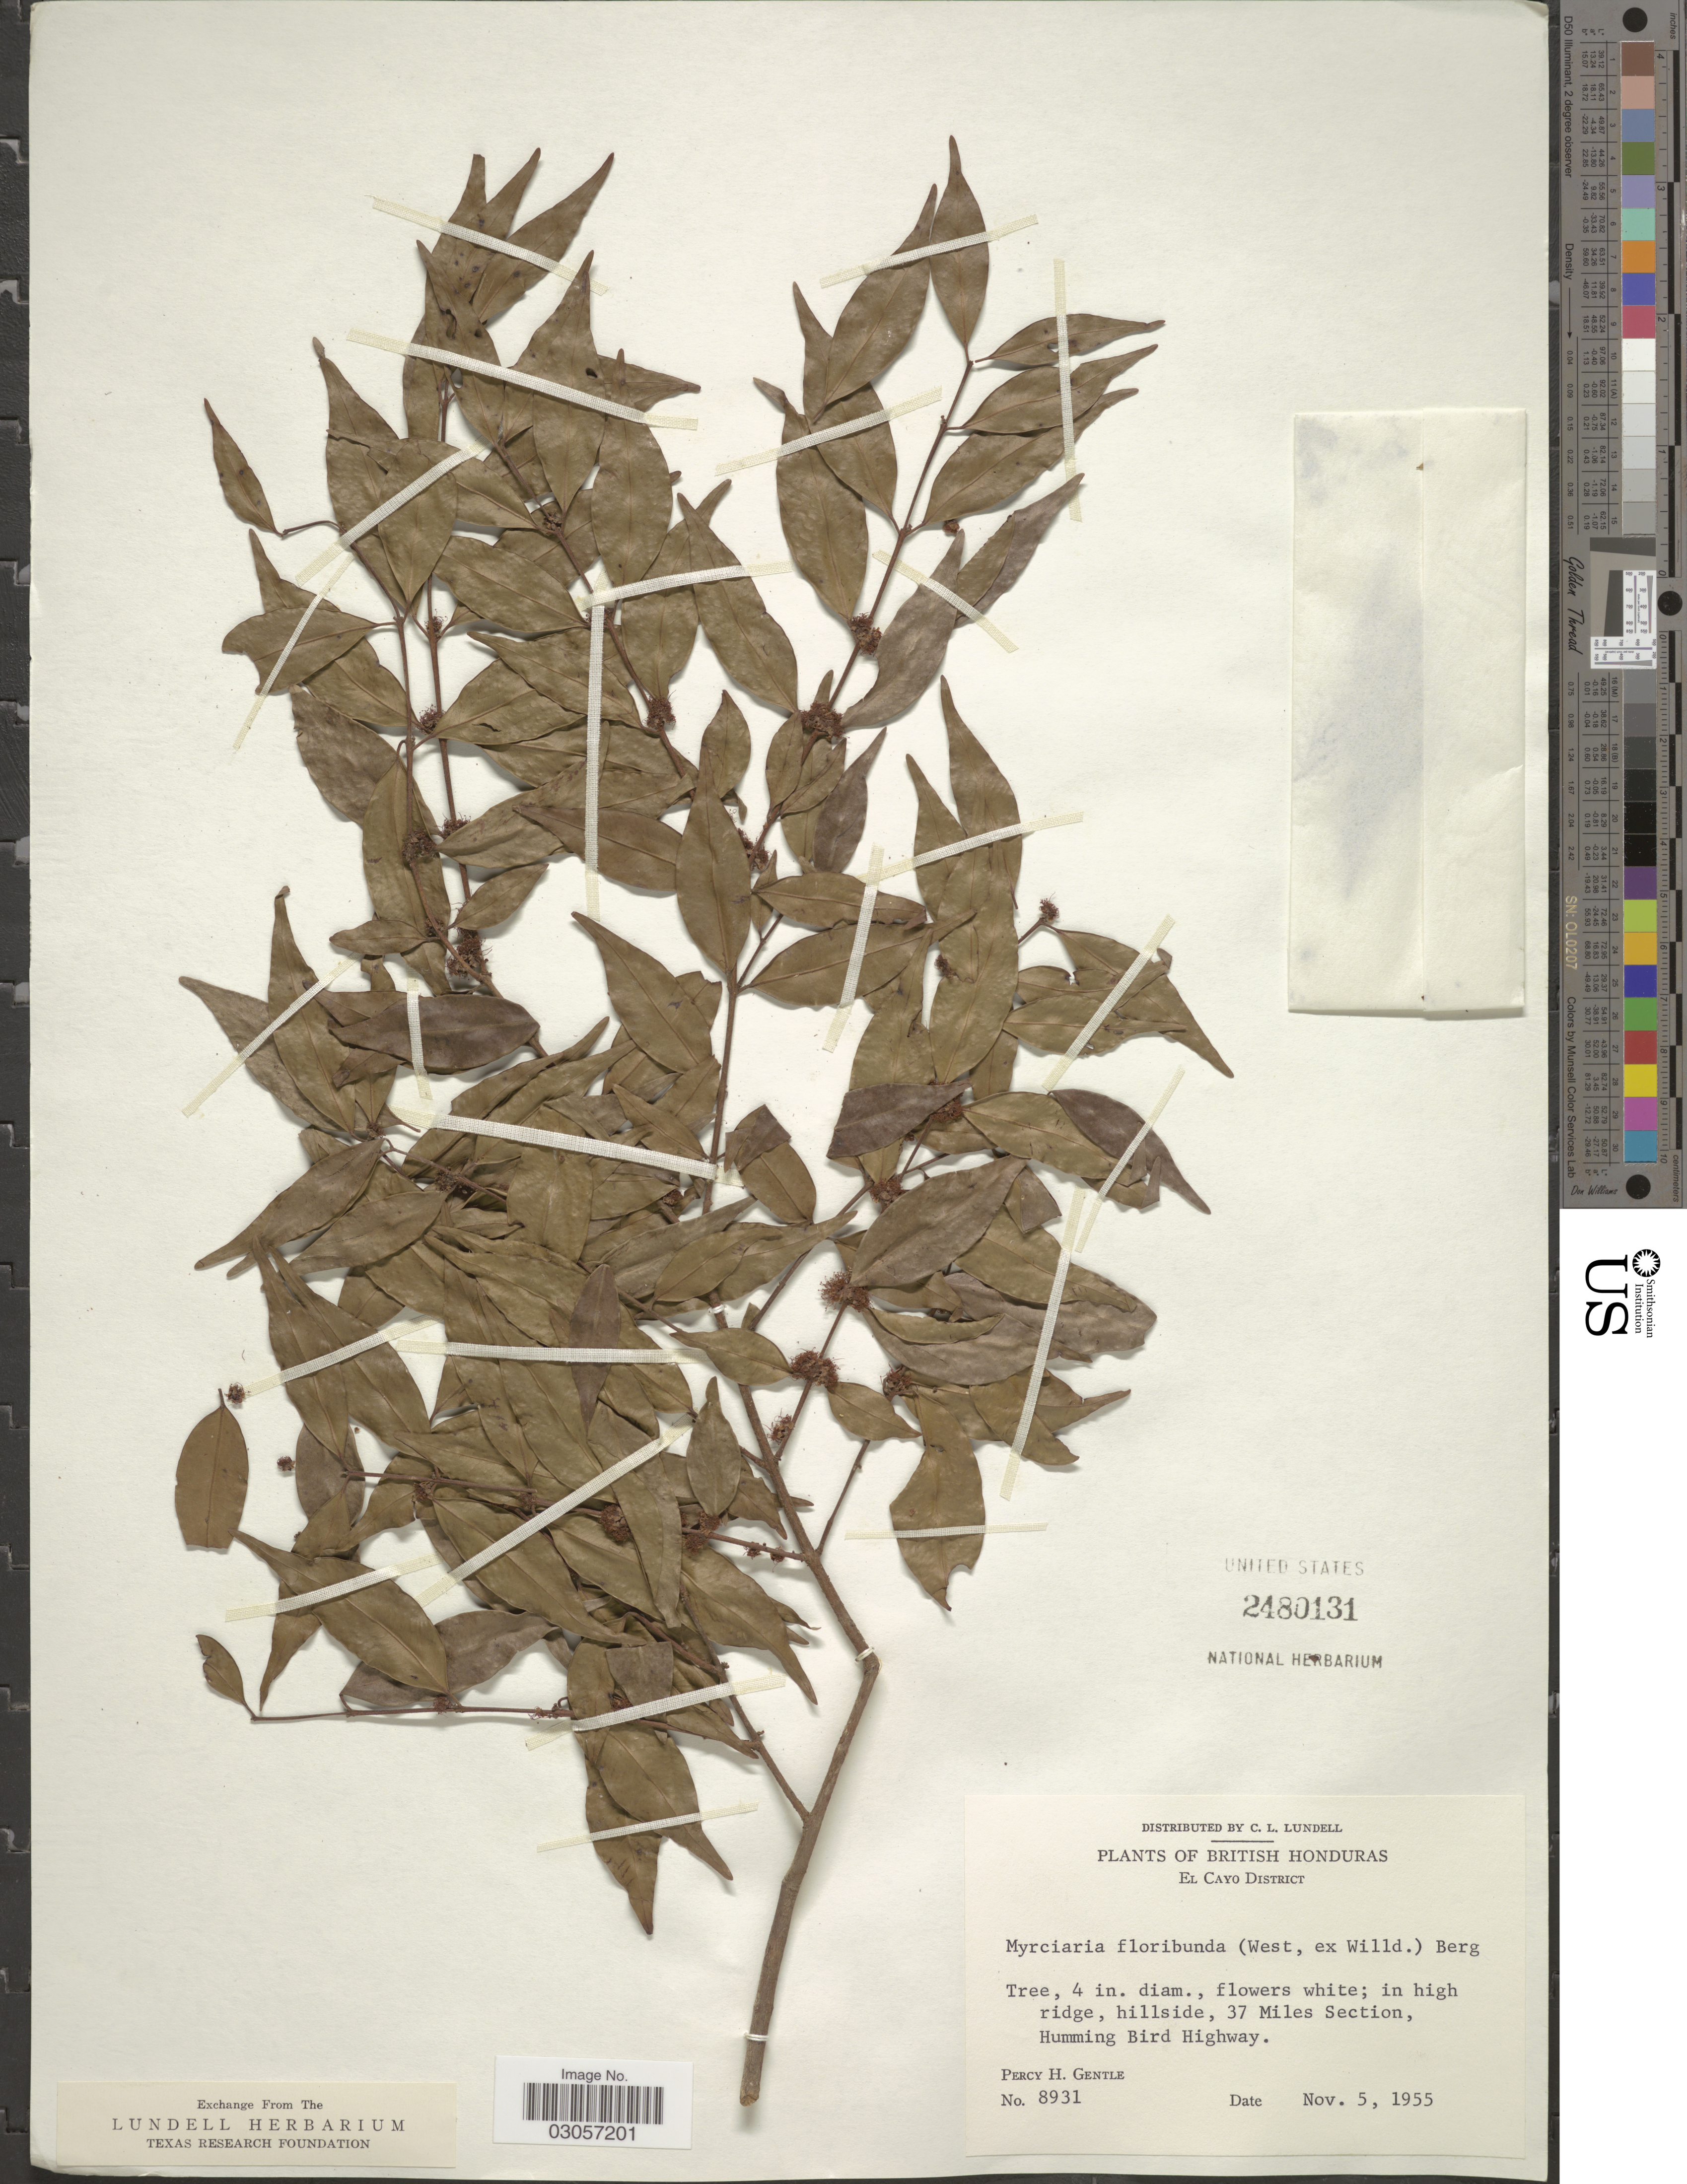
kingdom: Plantae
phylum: Tracheophyta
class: Magnoliopsida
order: Myrtales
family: Myrtaceae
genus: Myrciaria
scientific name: Myrciaria floribunda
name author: (H. West ex Willd.) O. Berg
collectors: P. H. Gentle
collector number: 8931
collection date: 1955-11-05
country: Belize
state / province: Cayo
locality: British Honduras, El Cayo District, hillside, 37 Miles Section, Humming Bird Highway.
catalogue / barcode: US 2480131